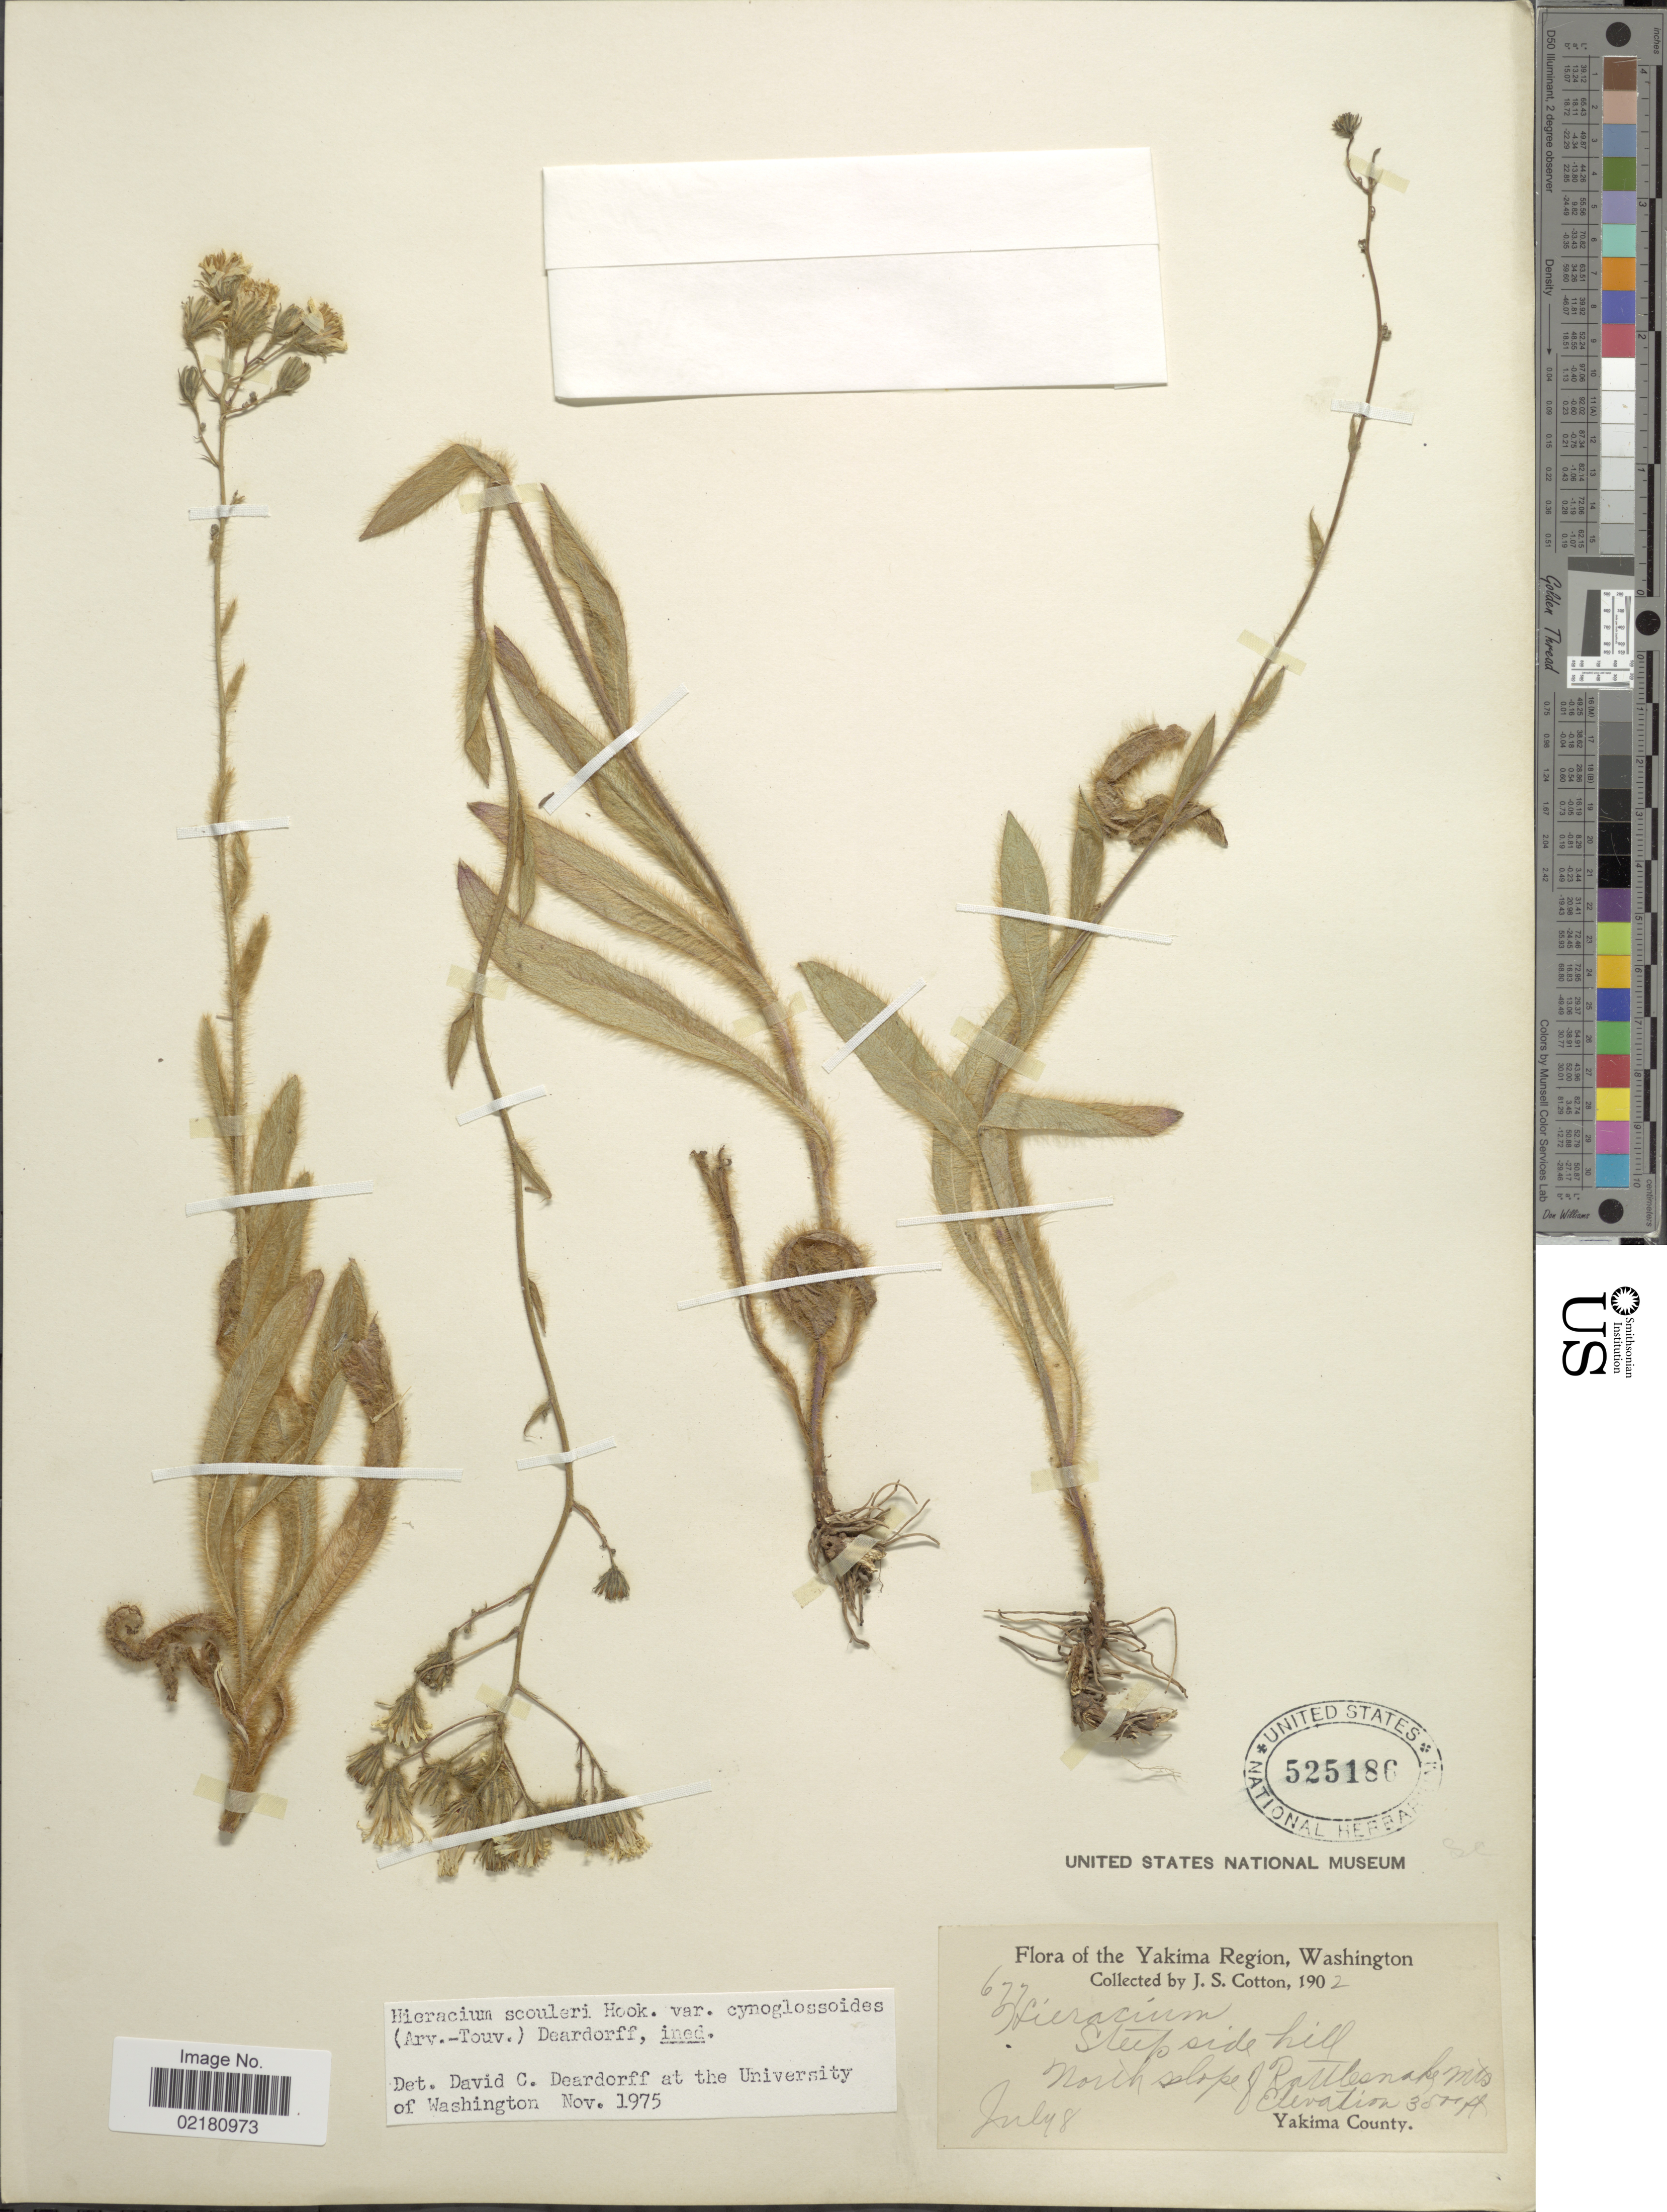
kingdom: Plantae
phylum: Tracheophyta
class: Magnoliopsida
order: Asterales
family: Asteraceae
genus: Hieracium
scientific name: Hieracium scouleri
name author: Hook.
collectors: J. S. Cotton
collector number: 699*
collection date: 1902-07-08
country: United States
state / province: Washington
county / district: Yakima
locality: Yakima Region. Steep side hill. North slope of Rattlesnake Mts. Yakima County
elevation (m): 1067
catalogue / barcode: US 525186